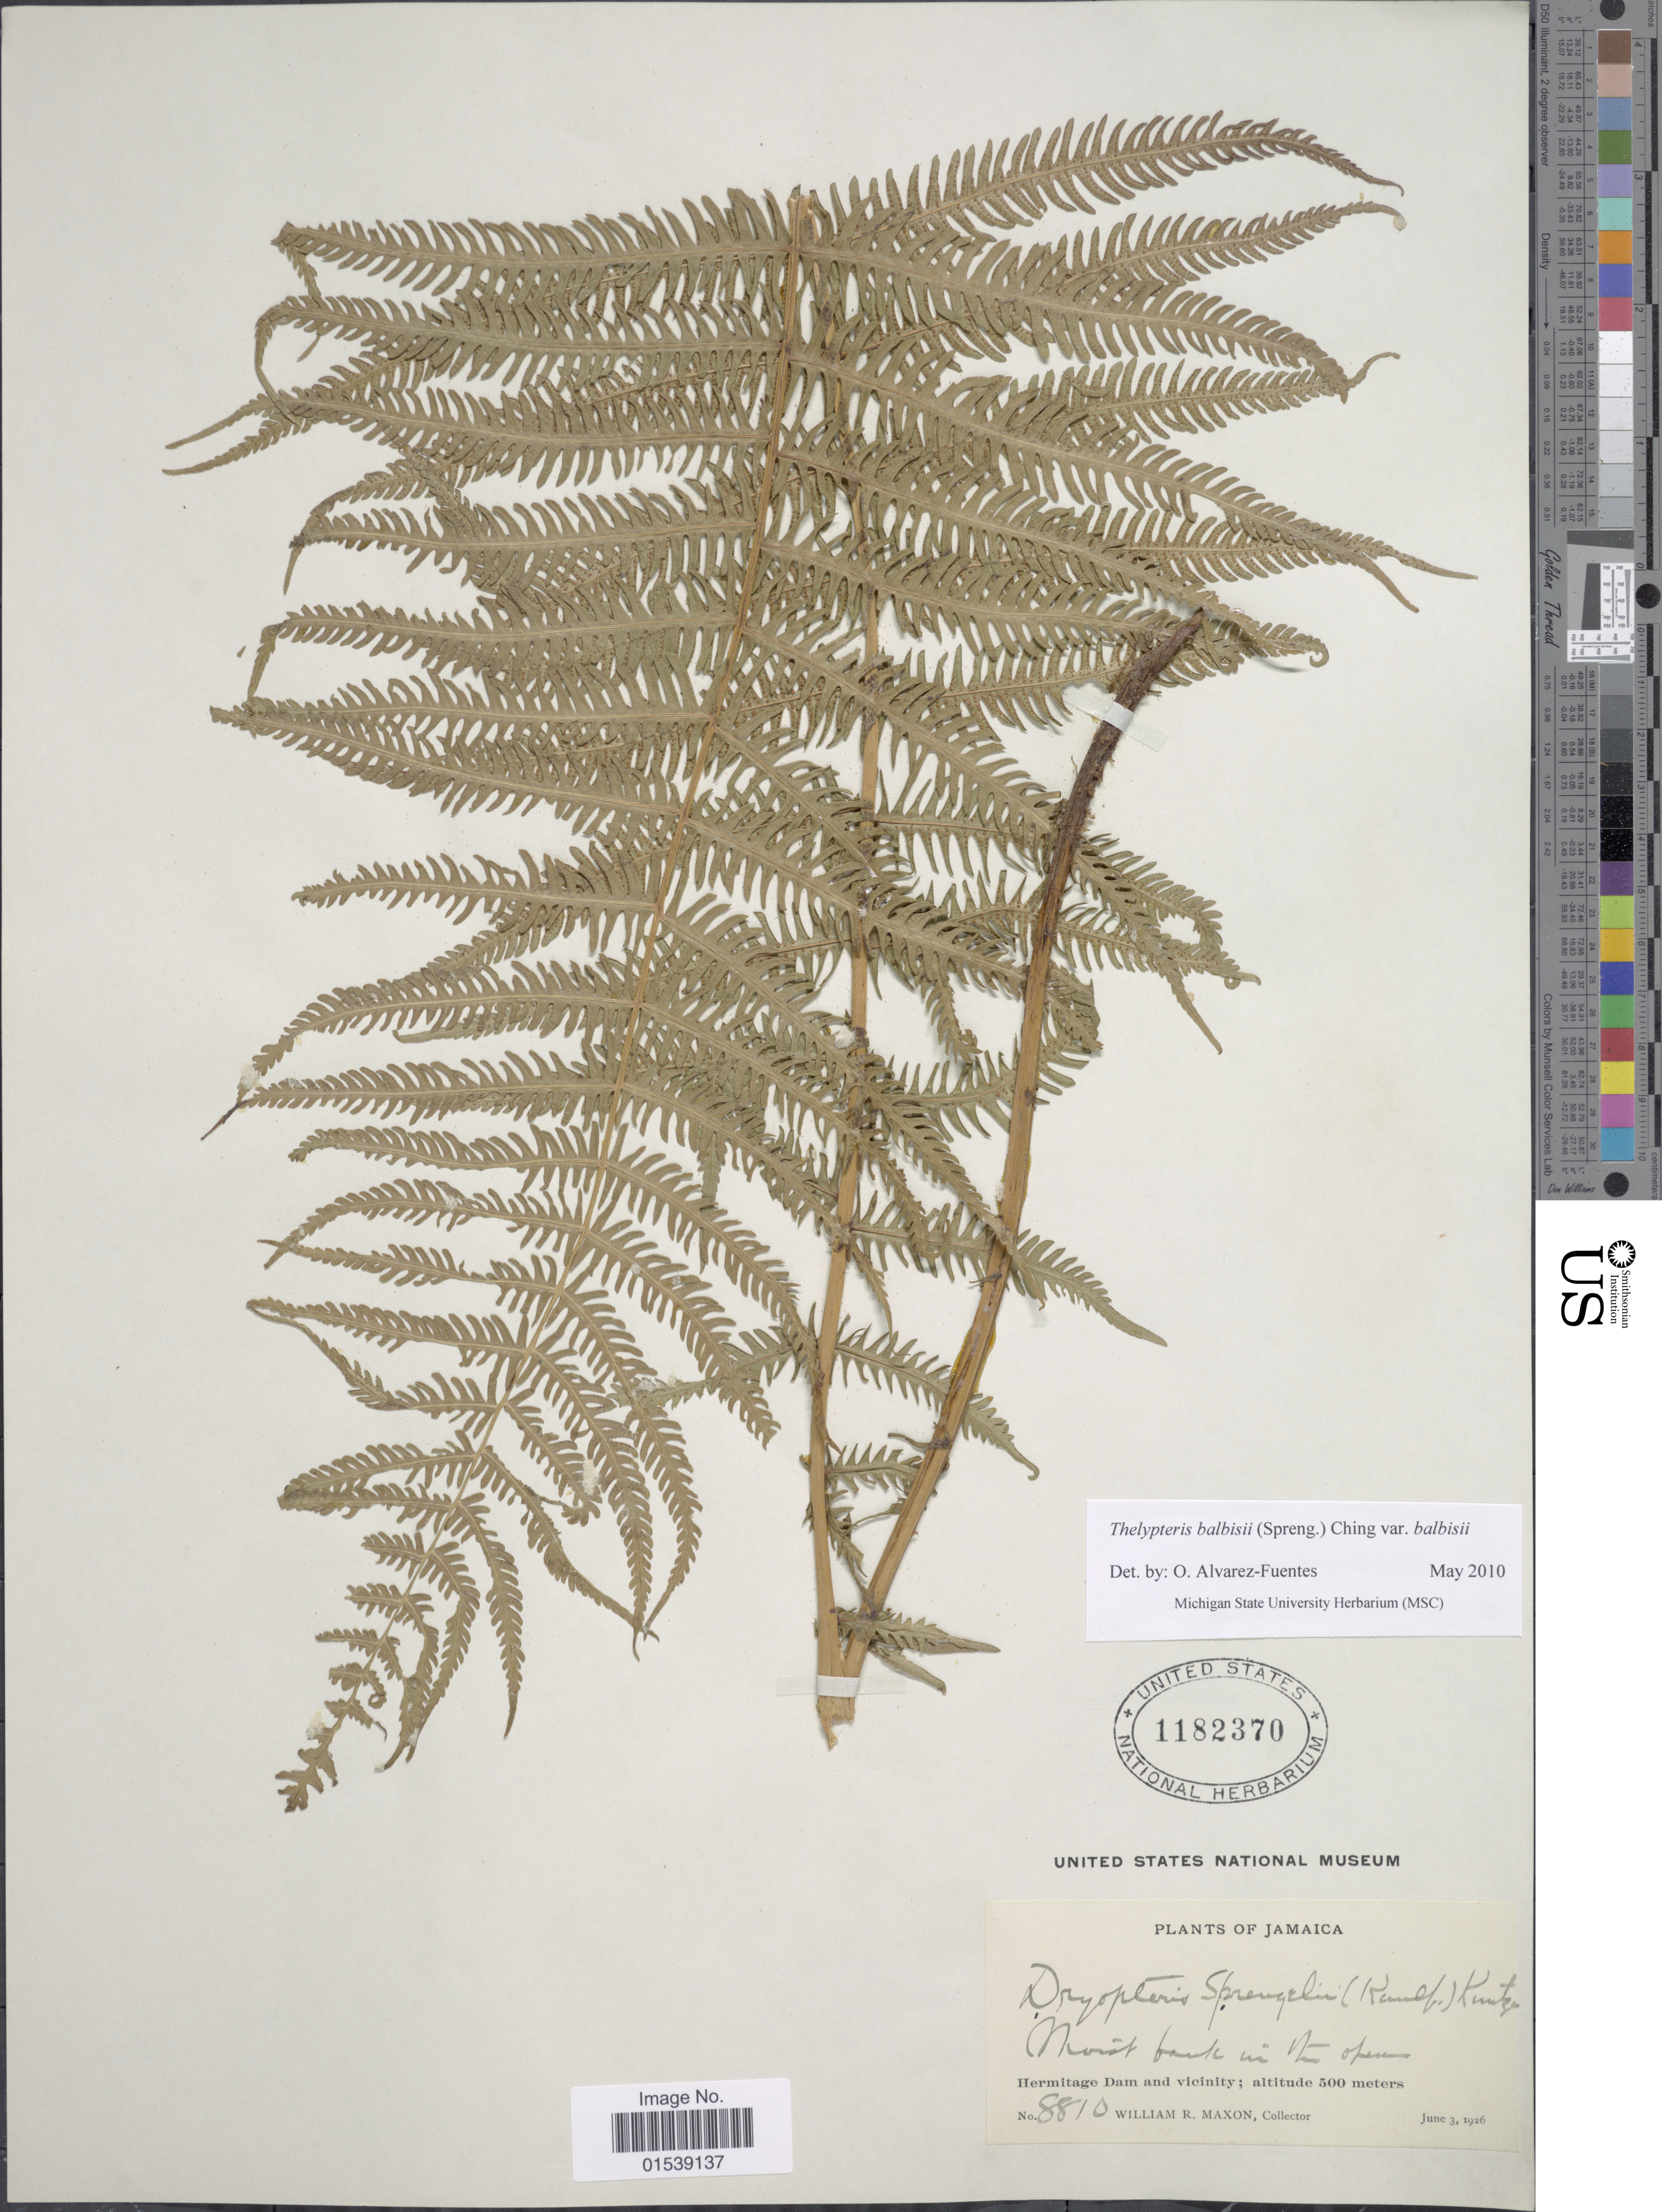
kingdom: Plantae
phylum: Tracheophyta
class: Polypodiopsida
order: Polypodiales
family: Thelypteridaceae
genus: Amauropelta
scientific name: Amauropelta balbisii (Spreng.) comb. nov., ined. 2015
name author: (Spreng.)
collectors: W. R. Maxon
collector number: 8810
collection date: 1926-06-03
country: Jamaica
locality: Hermitage Dam and vicinity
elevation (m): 500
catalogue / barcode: US 1182370